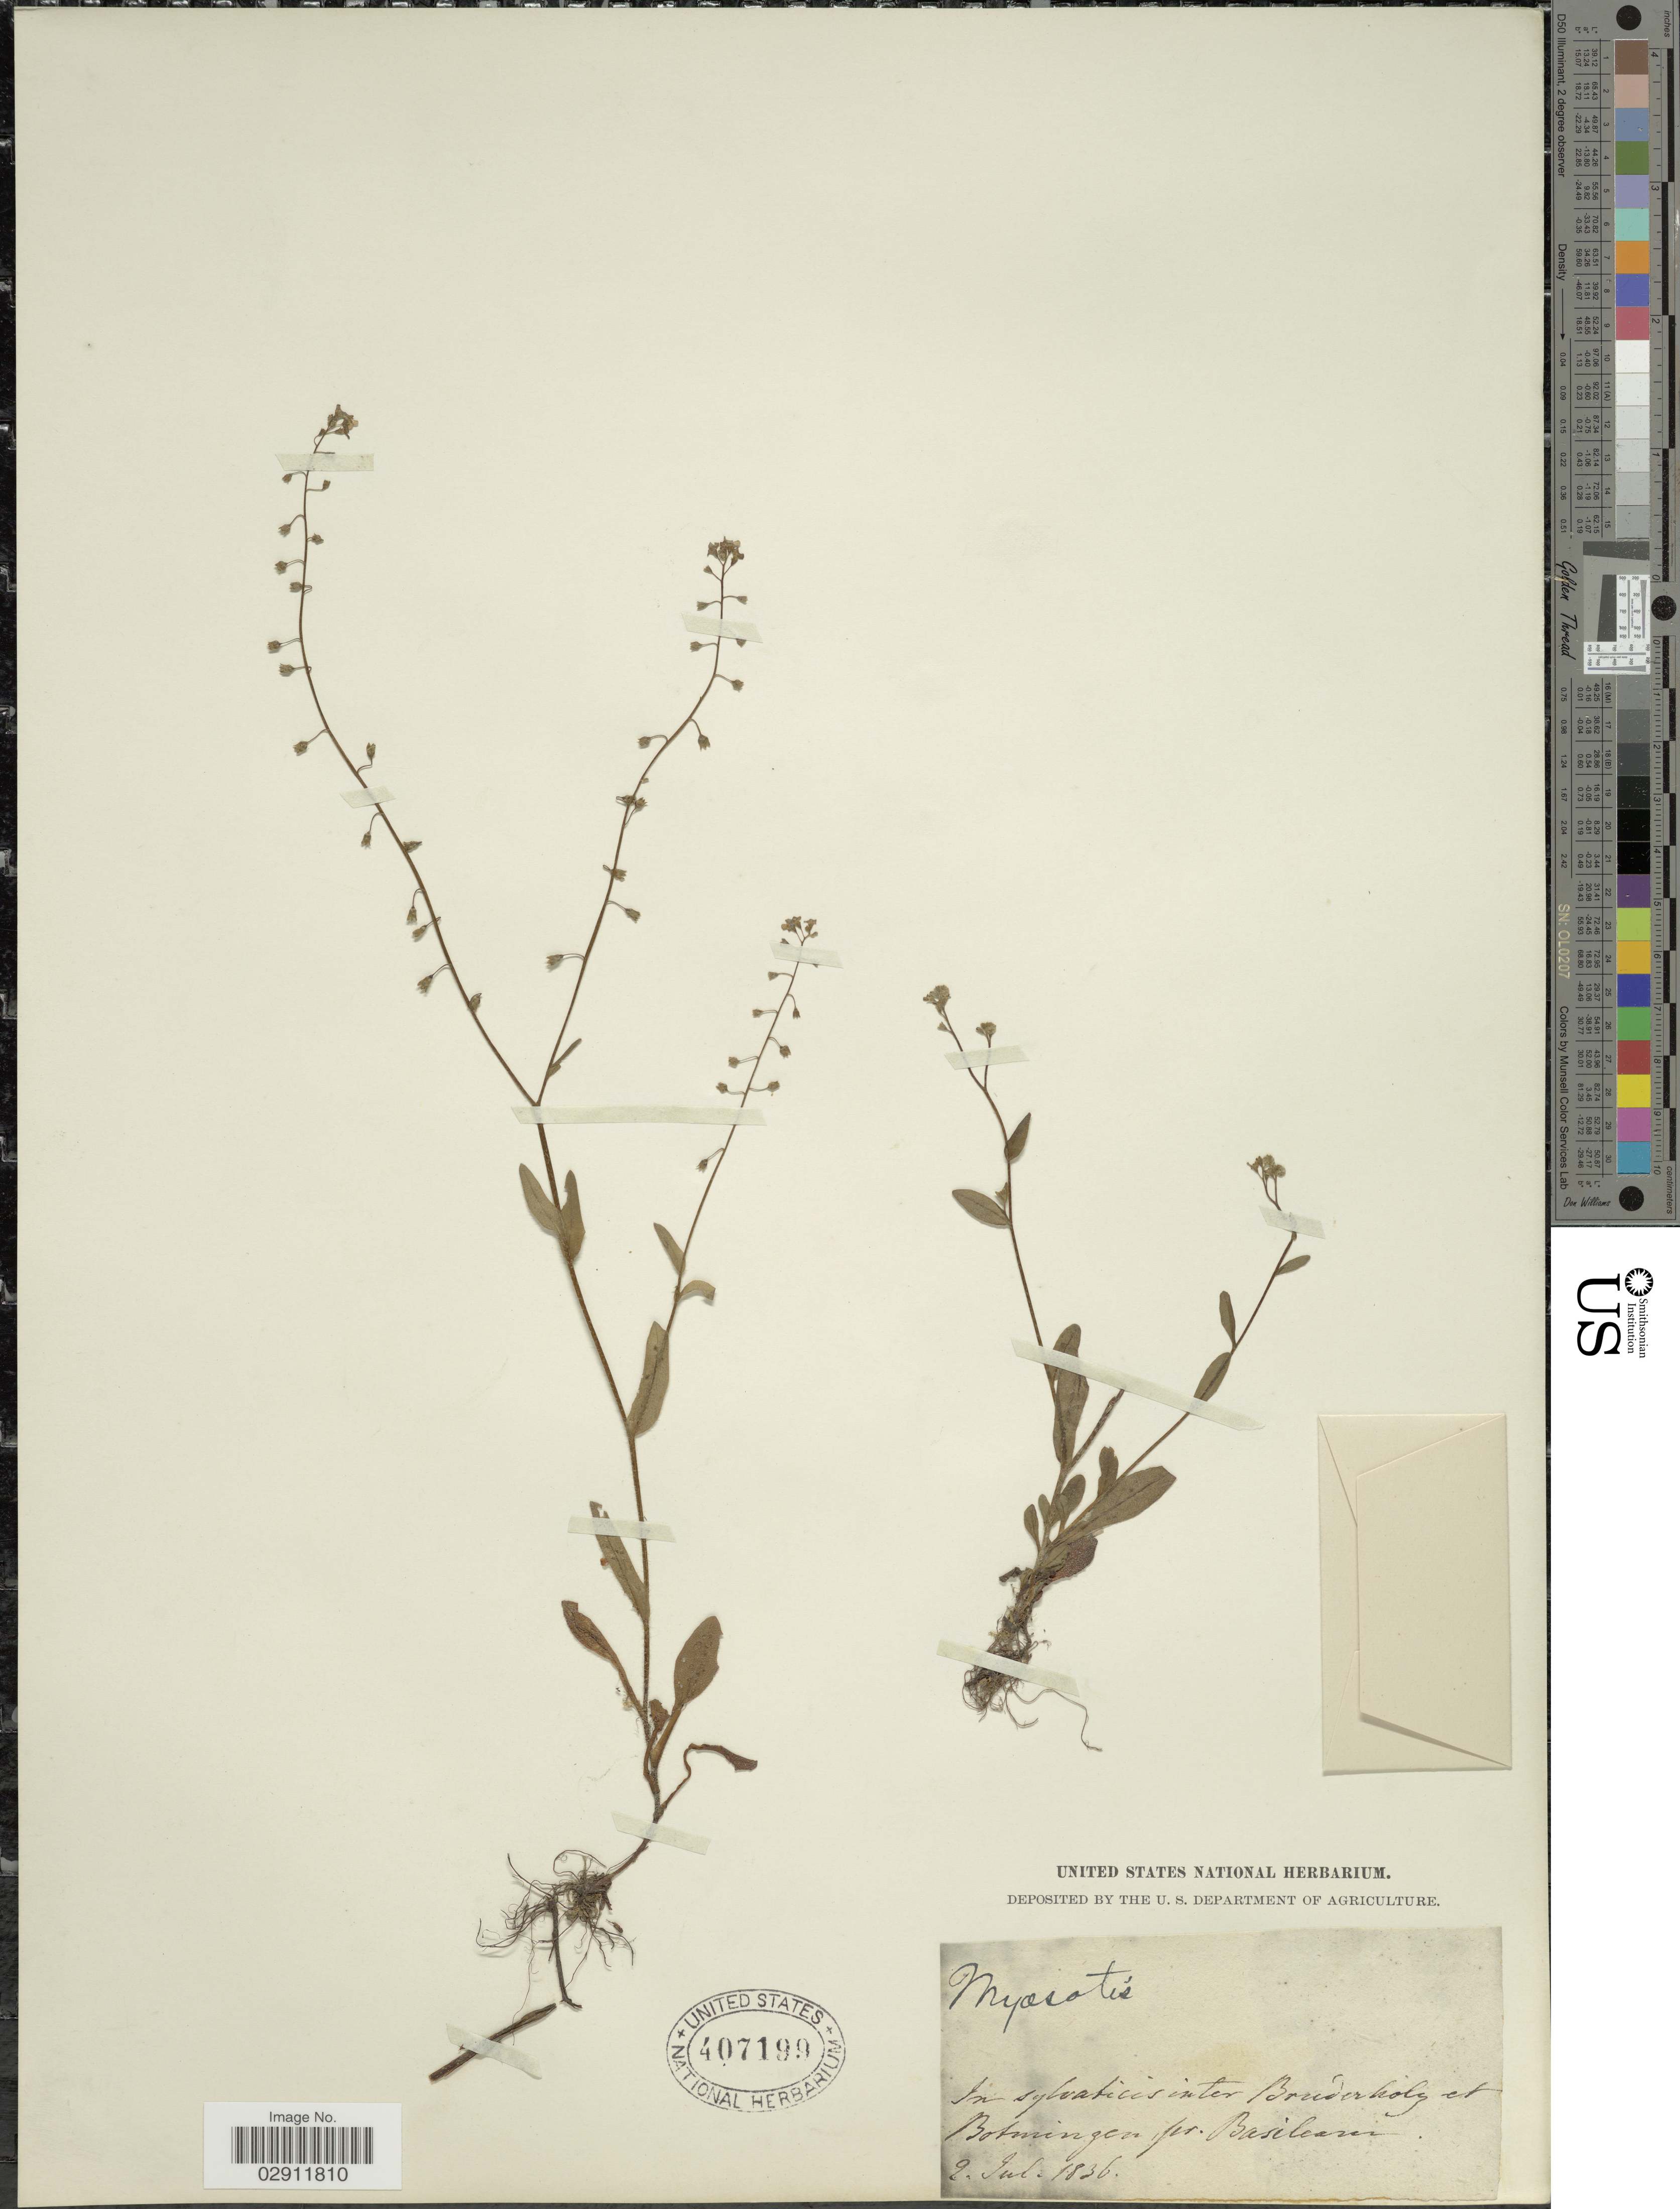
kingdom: Plantae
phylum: Tracheophyta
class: Magnoliopsida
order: Boraginales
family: Boraginaceae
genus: Myosotis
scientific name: Myosotis sp.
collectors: ex herb. United States National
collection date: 1836-07-02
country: Switzerland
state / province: Basel-Landschaft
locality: In sylvaticis inter Bruderholz et Bottmingen pr. Basileam.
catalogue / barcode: US 407199